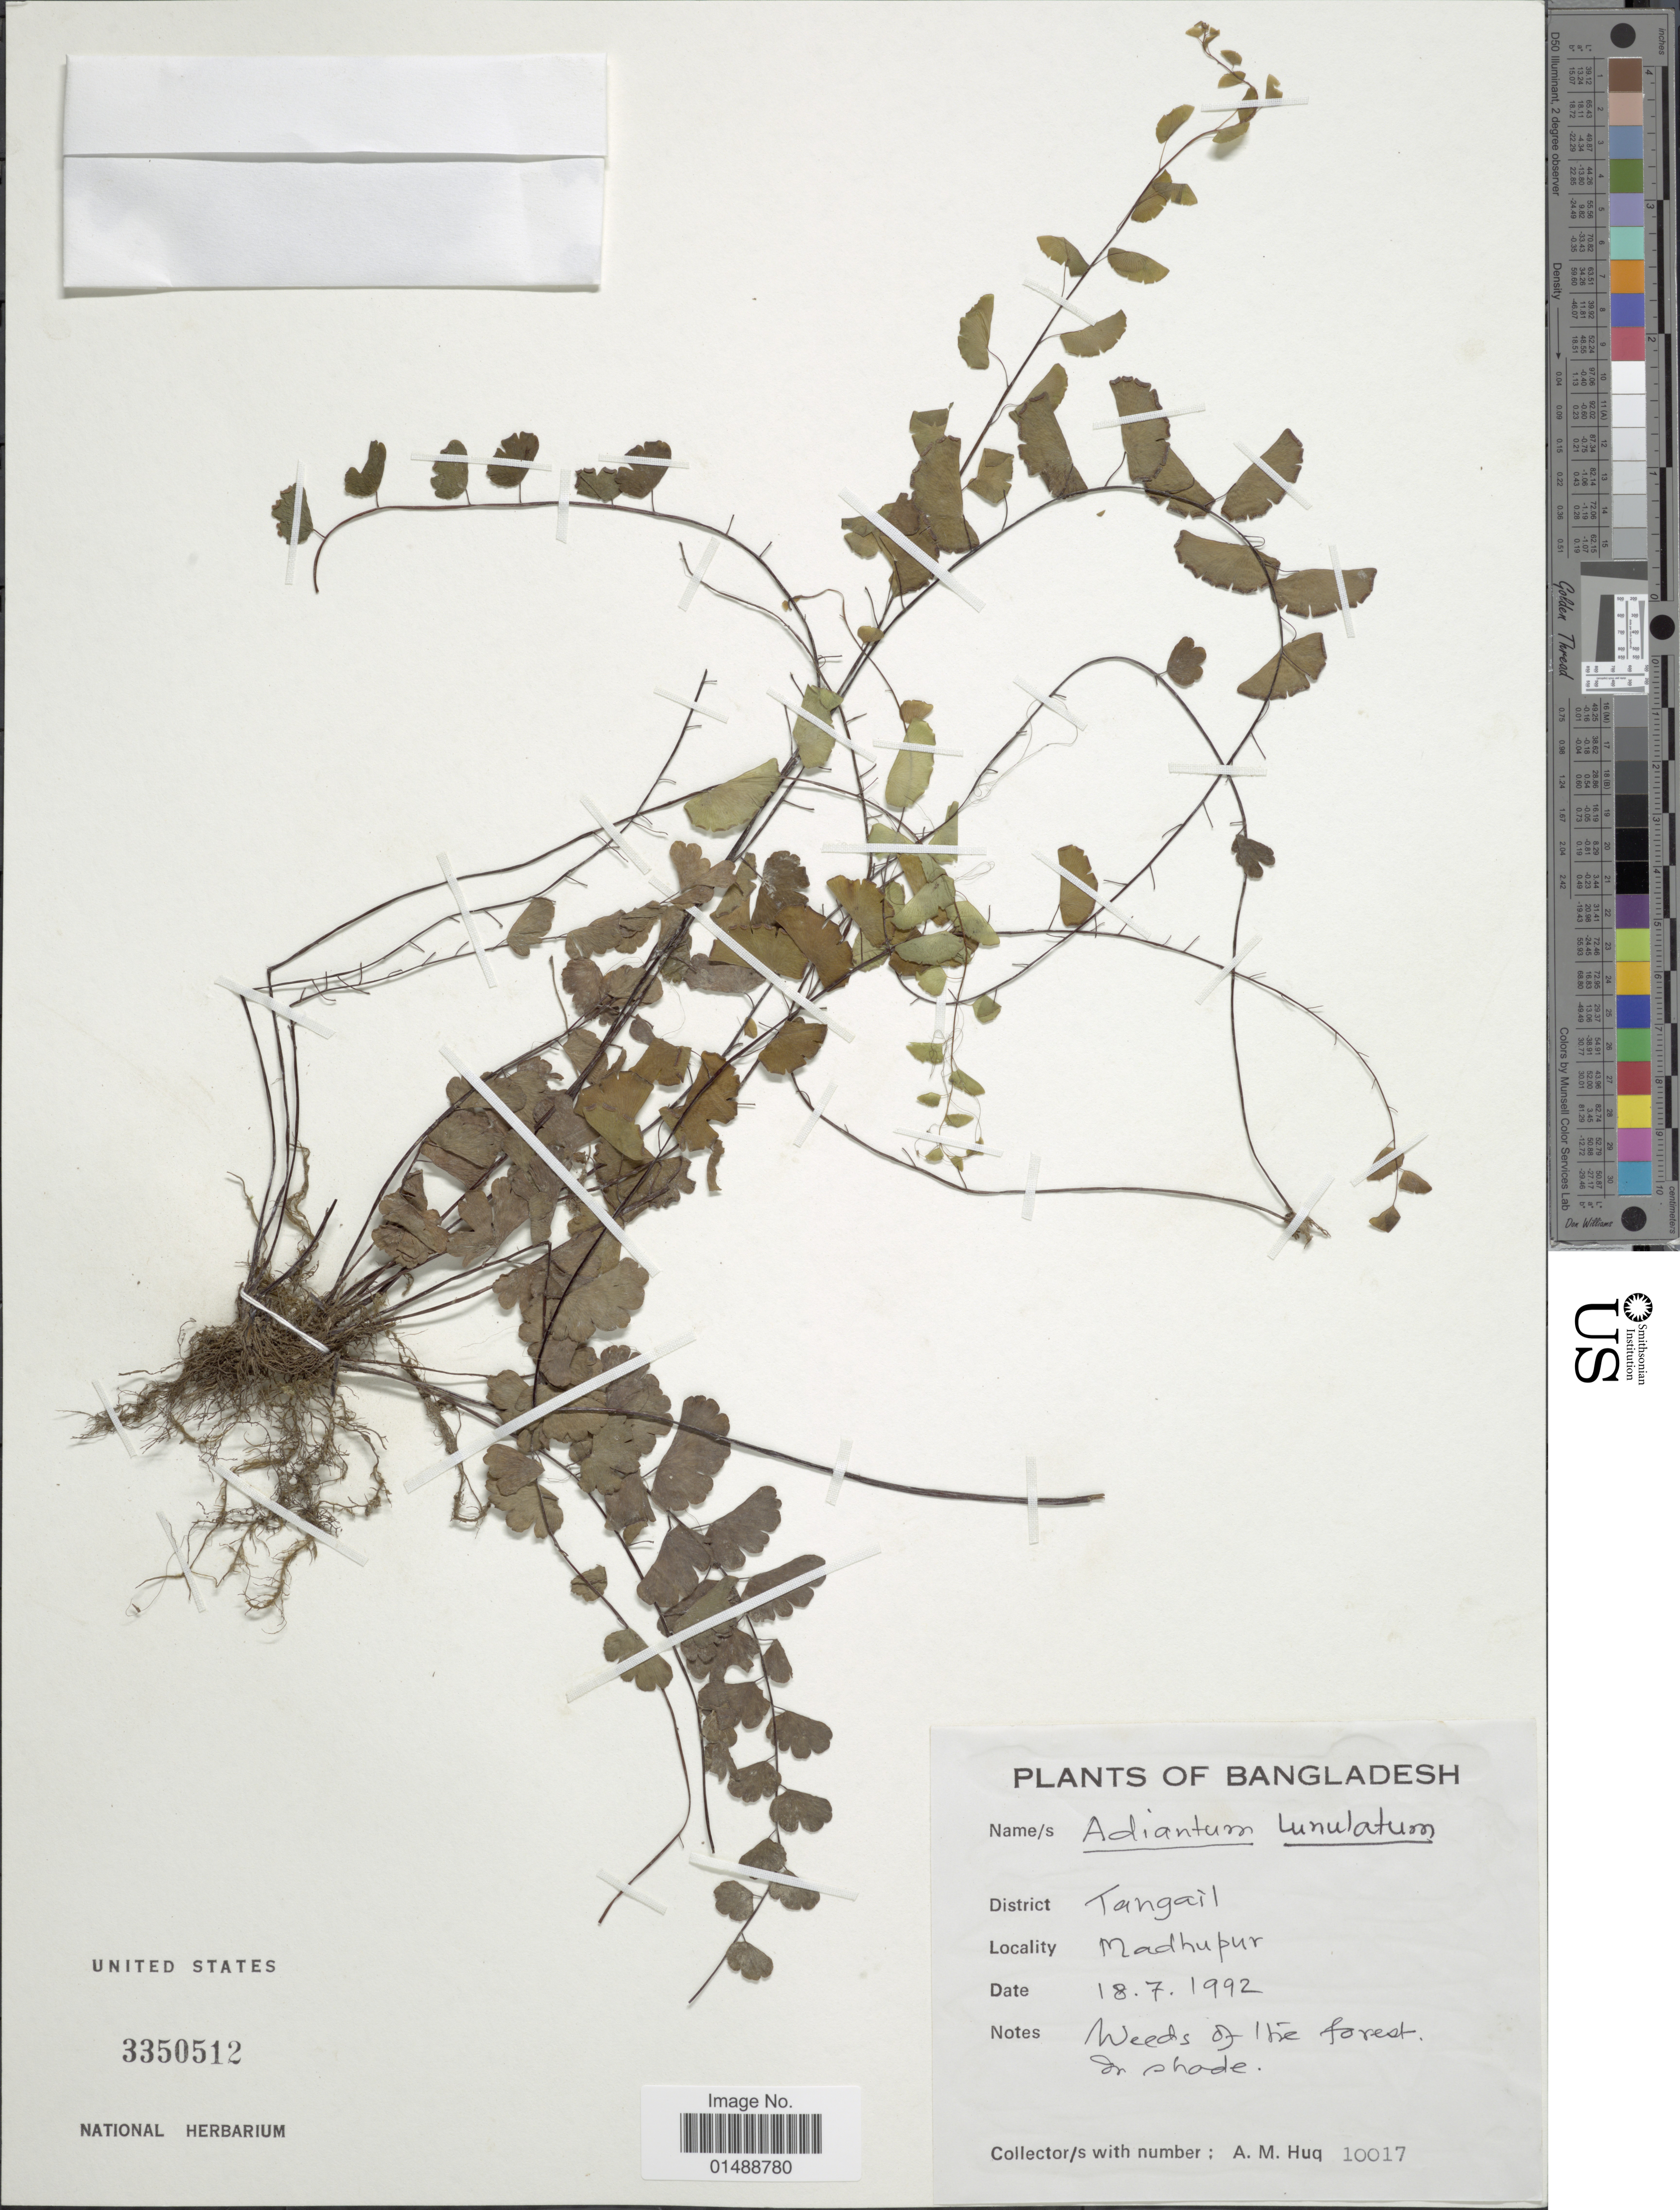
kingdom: Plantae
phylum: Tracheophyta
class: Polypodiopsida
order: Polypodiales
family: Pteridaceae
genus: Adiantum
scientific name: Adiantum philippense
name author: L.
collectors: A. M. Huq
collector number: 10017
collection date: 1992-07-18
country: Bangladesh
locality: Tangail, Madhupur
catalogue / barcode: US 3350512